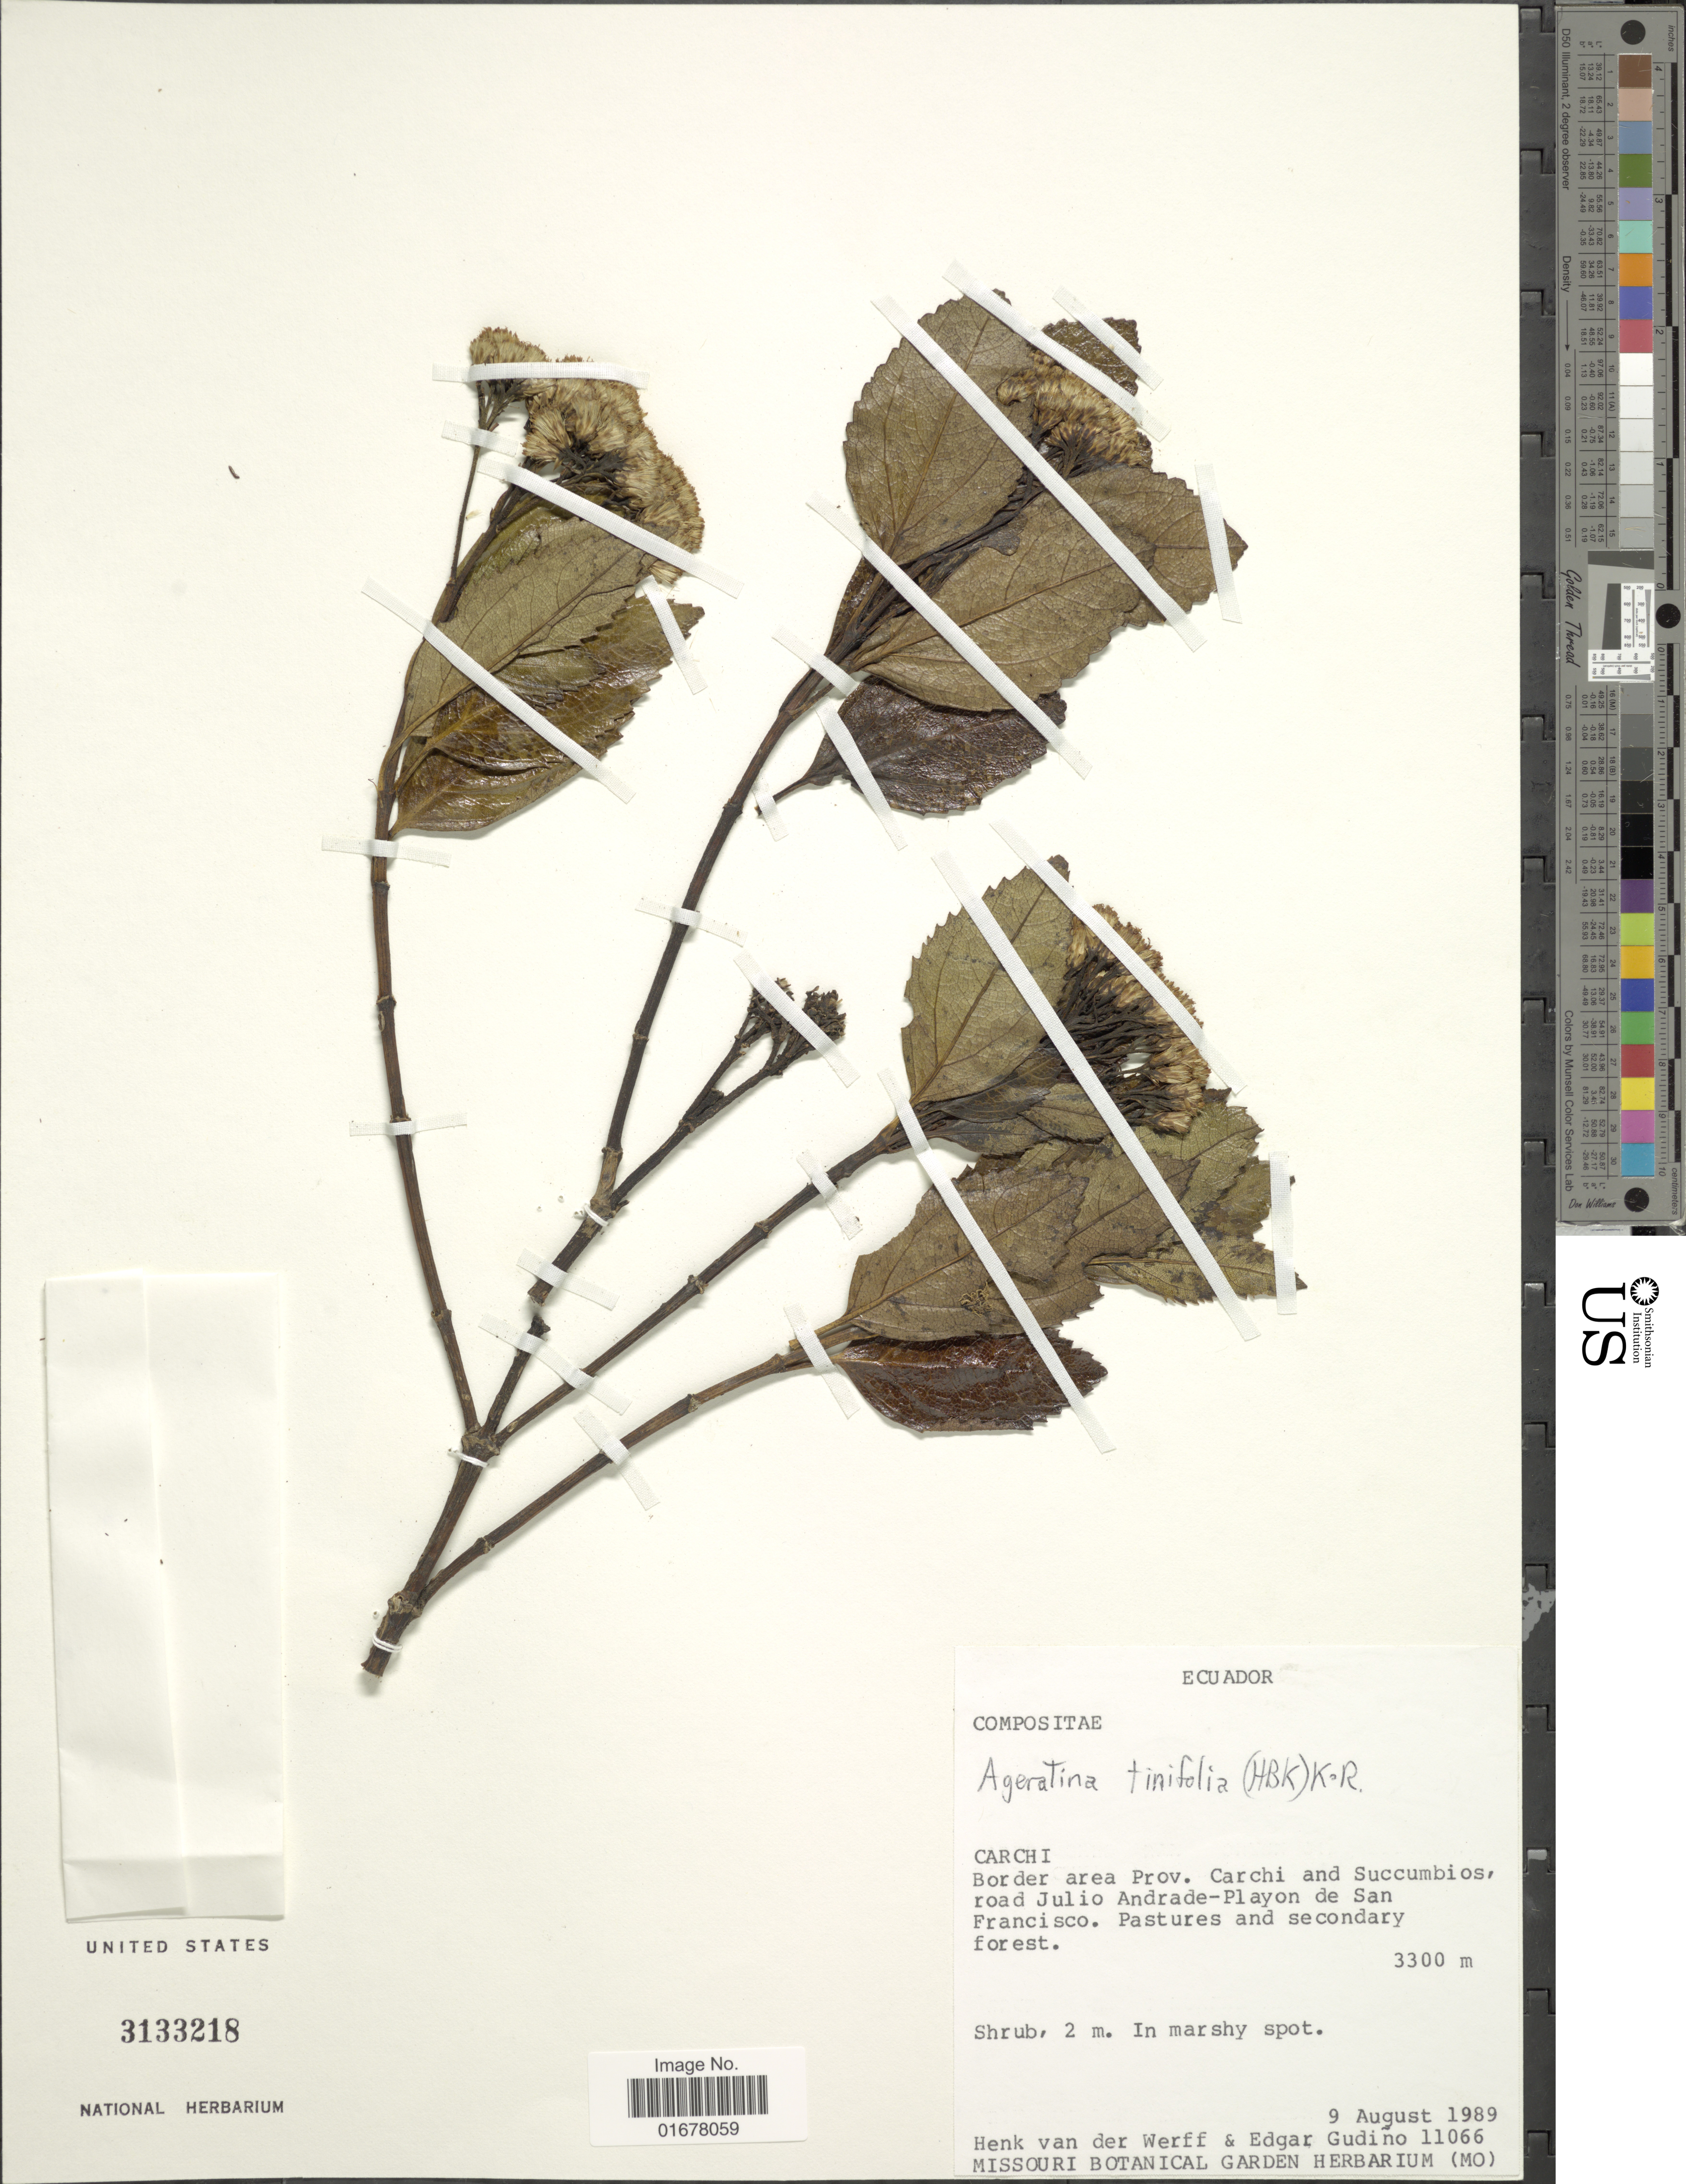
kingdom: Plantae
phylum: Tracheophyta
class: Magnoliopsida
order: Asterales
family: Asteraceae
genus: Ageratina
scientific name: Ageratina tinifolia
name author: (Kunth) R.M. King & H. Rob.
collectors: H. van der Werff & E. Gudiño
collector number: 11066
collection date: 1989-08-09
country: Ecuador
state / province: Carchi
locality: Carchi, Border area Prov. Carchi and Succumbios road Julio Andrade-Playon de San Francisco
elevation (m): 3300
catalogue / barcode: US 3133218